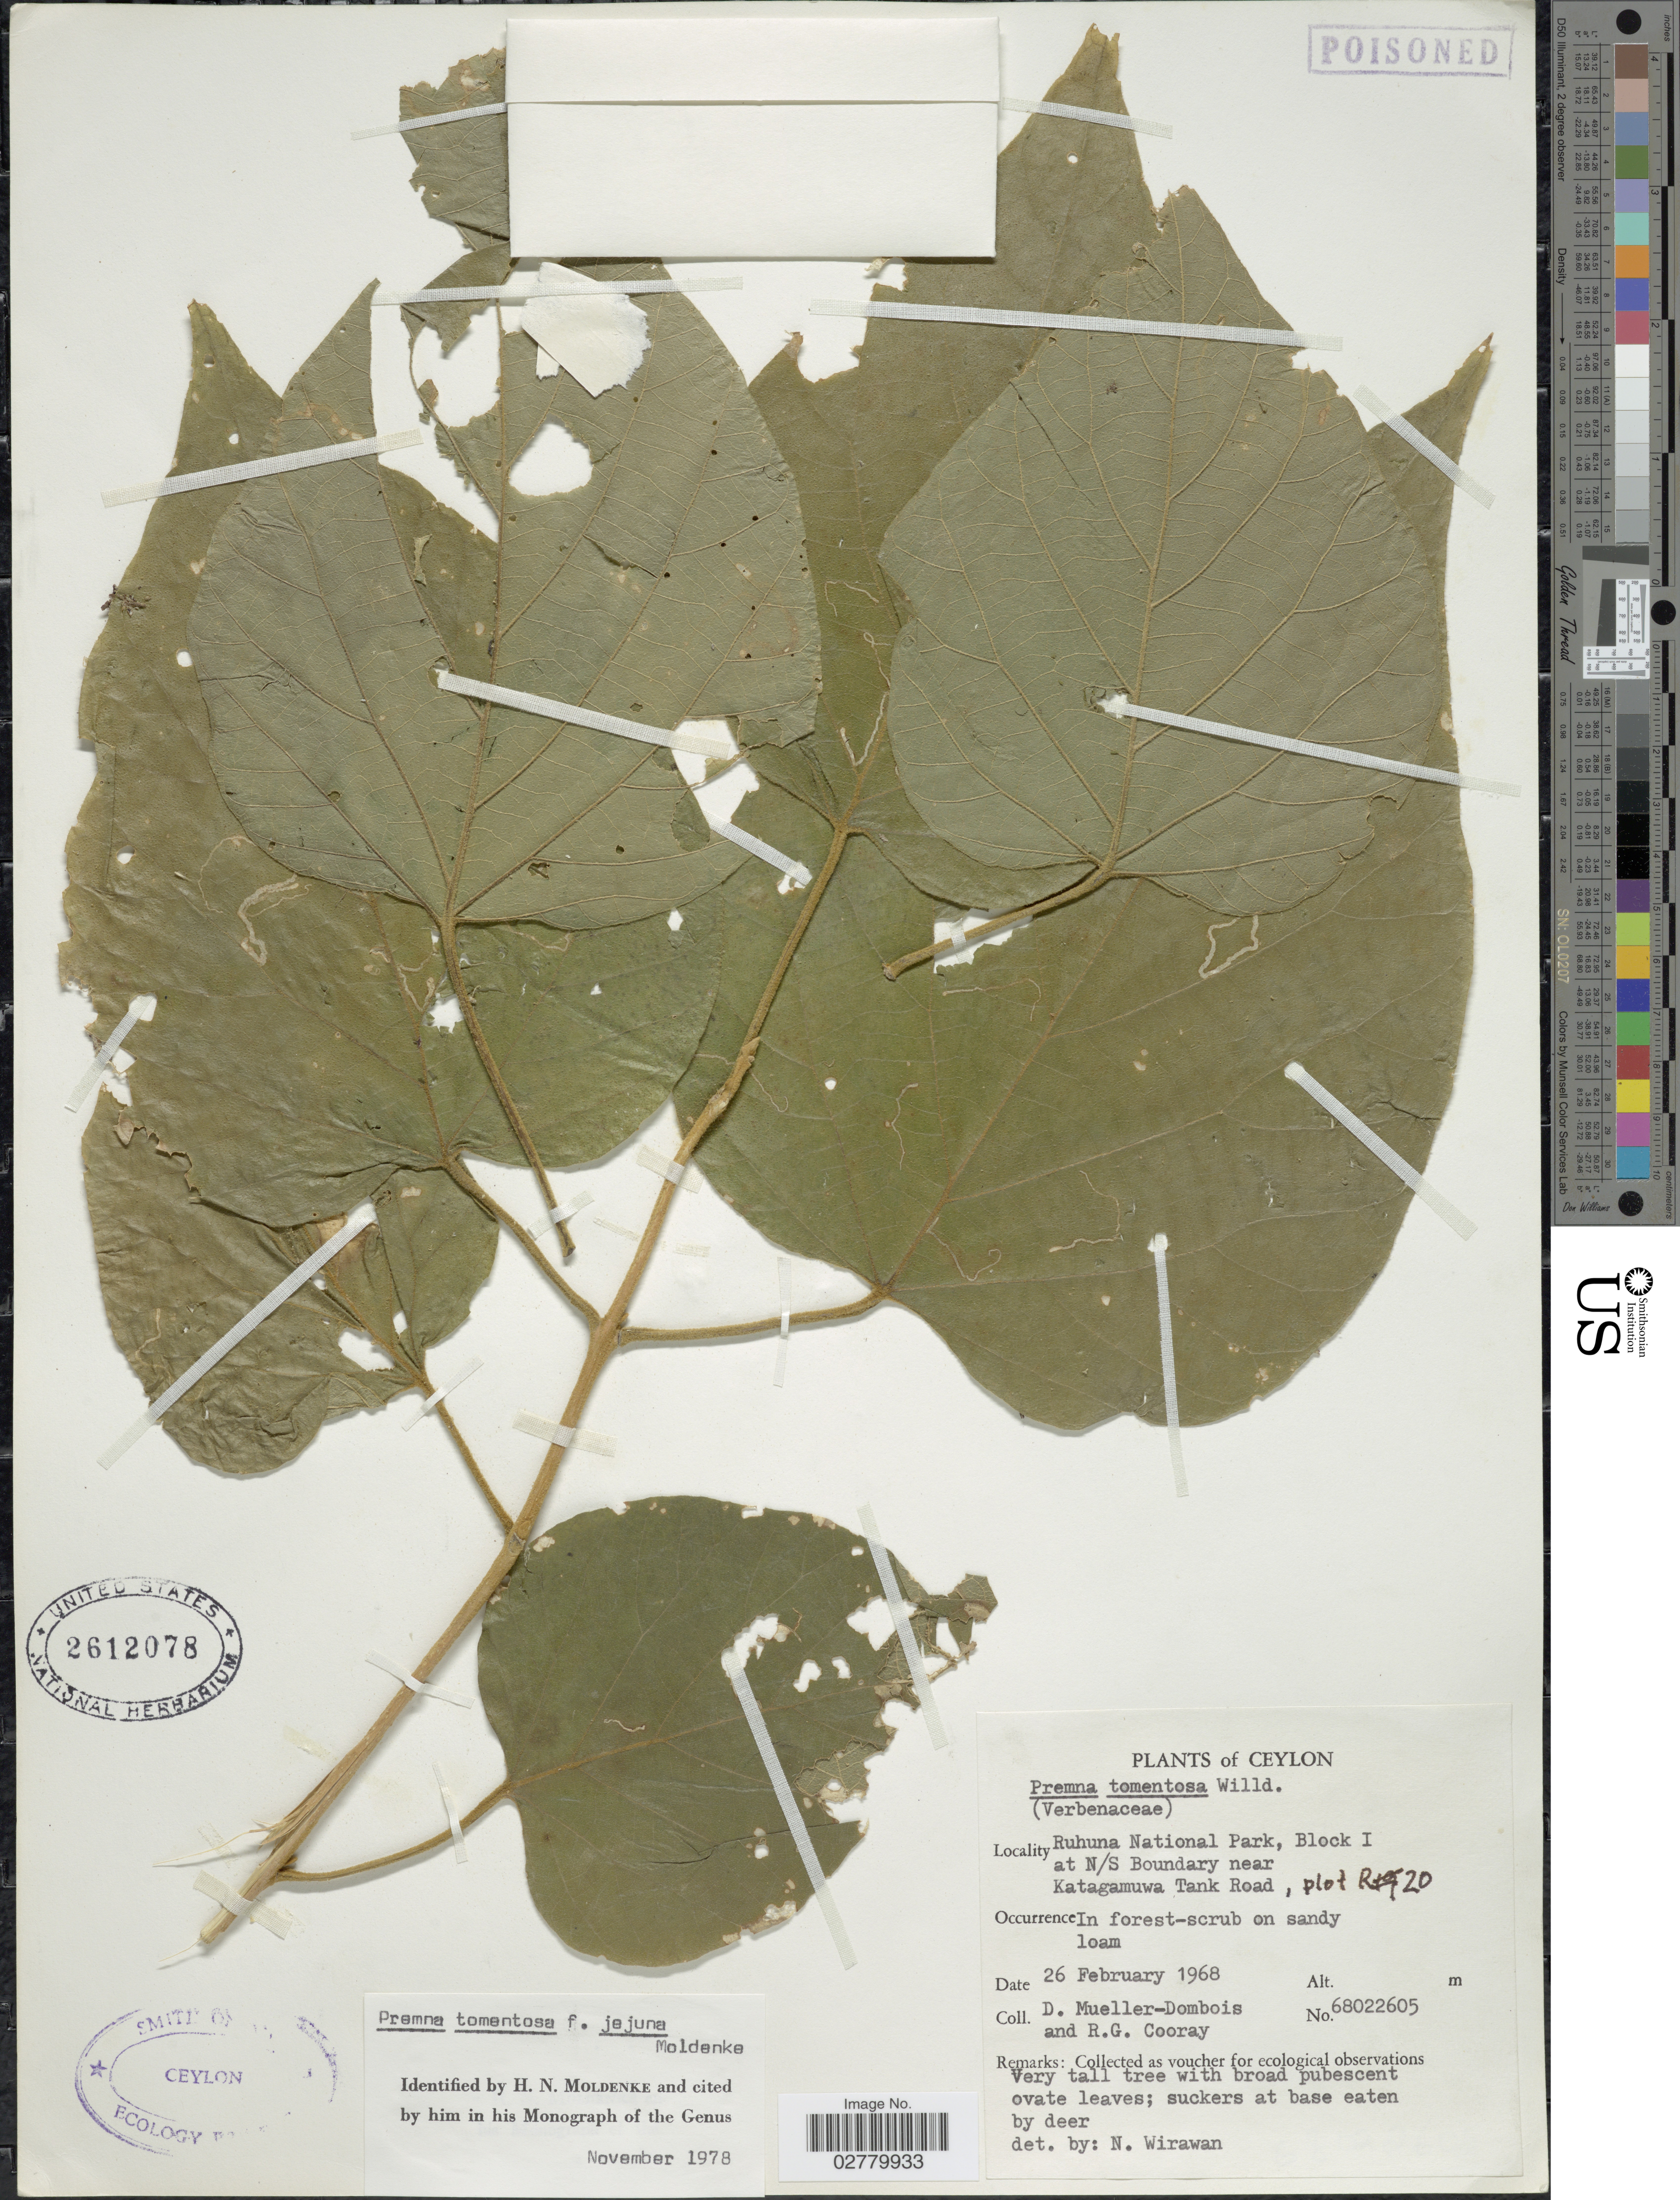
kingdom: Plantae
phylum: Tracheophyta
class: Magnoliopsida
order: Lamiales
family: Lamiaceae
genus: Premna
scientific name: Premna tomentosa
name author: Willd.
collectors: D. Mueller-Dombois & R. Cooray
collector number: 68022605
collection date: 1968-02-26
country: Sri Lanka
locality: Ceylon. Ruhuna National Park, Block I at N/S Boundary near Katagamuwa Tank Road, plot RF20 [interpreted].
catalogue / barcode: US 2612078